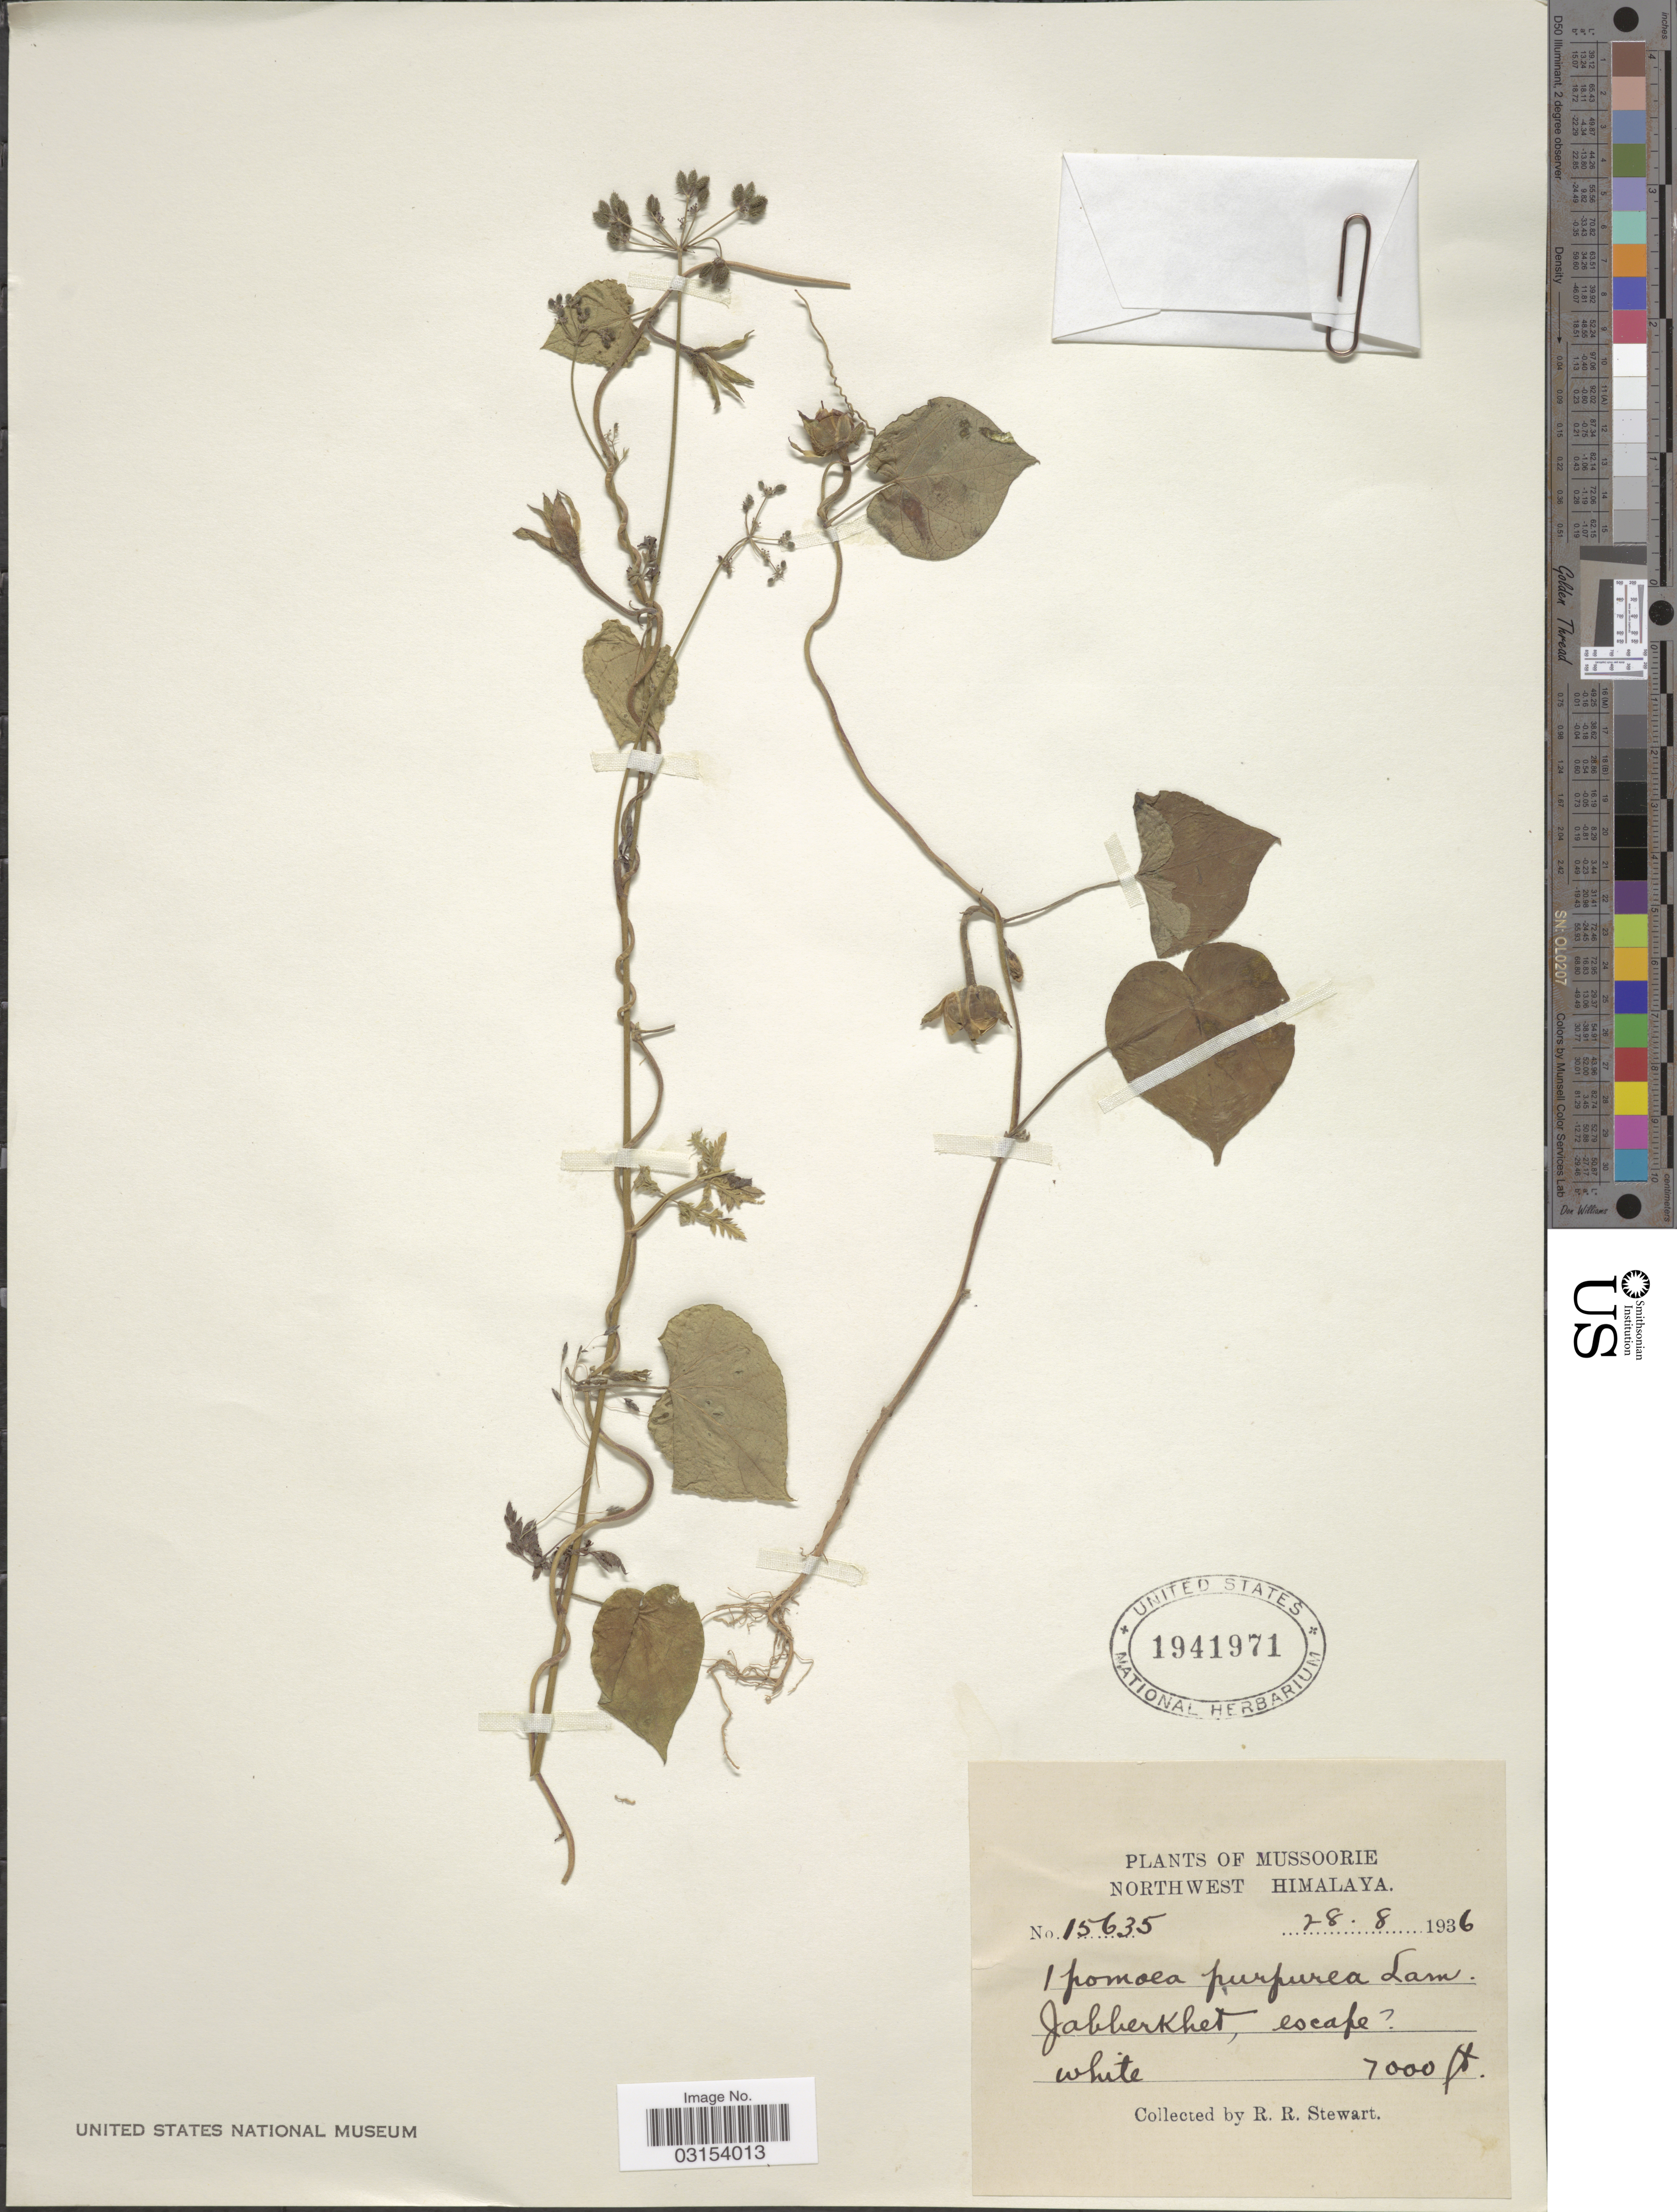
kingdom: Plantae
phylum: Tracheophyta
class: Magnoliopsida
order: Solanales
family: Convolvulaceae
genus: Ipomoea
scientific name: Ipomoea purpurea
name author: (L.) Roth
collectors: R. Stewart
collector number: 15635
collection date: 1936-08-28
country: India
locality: Mussoorie. Northwest Himalaya. JabberKhet.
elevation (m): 2134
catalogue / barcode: US 1941971